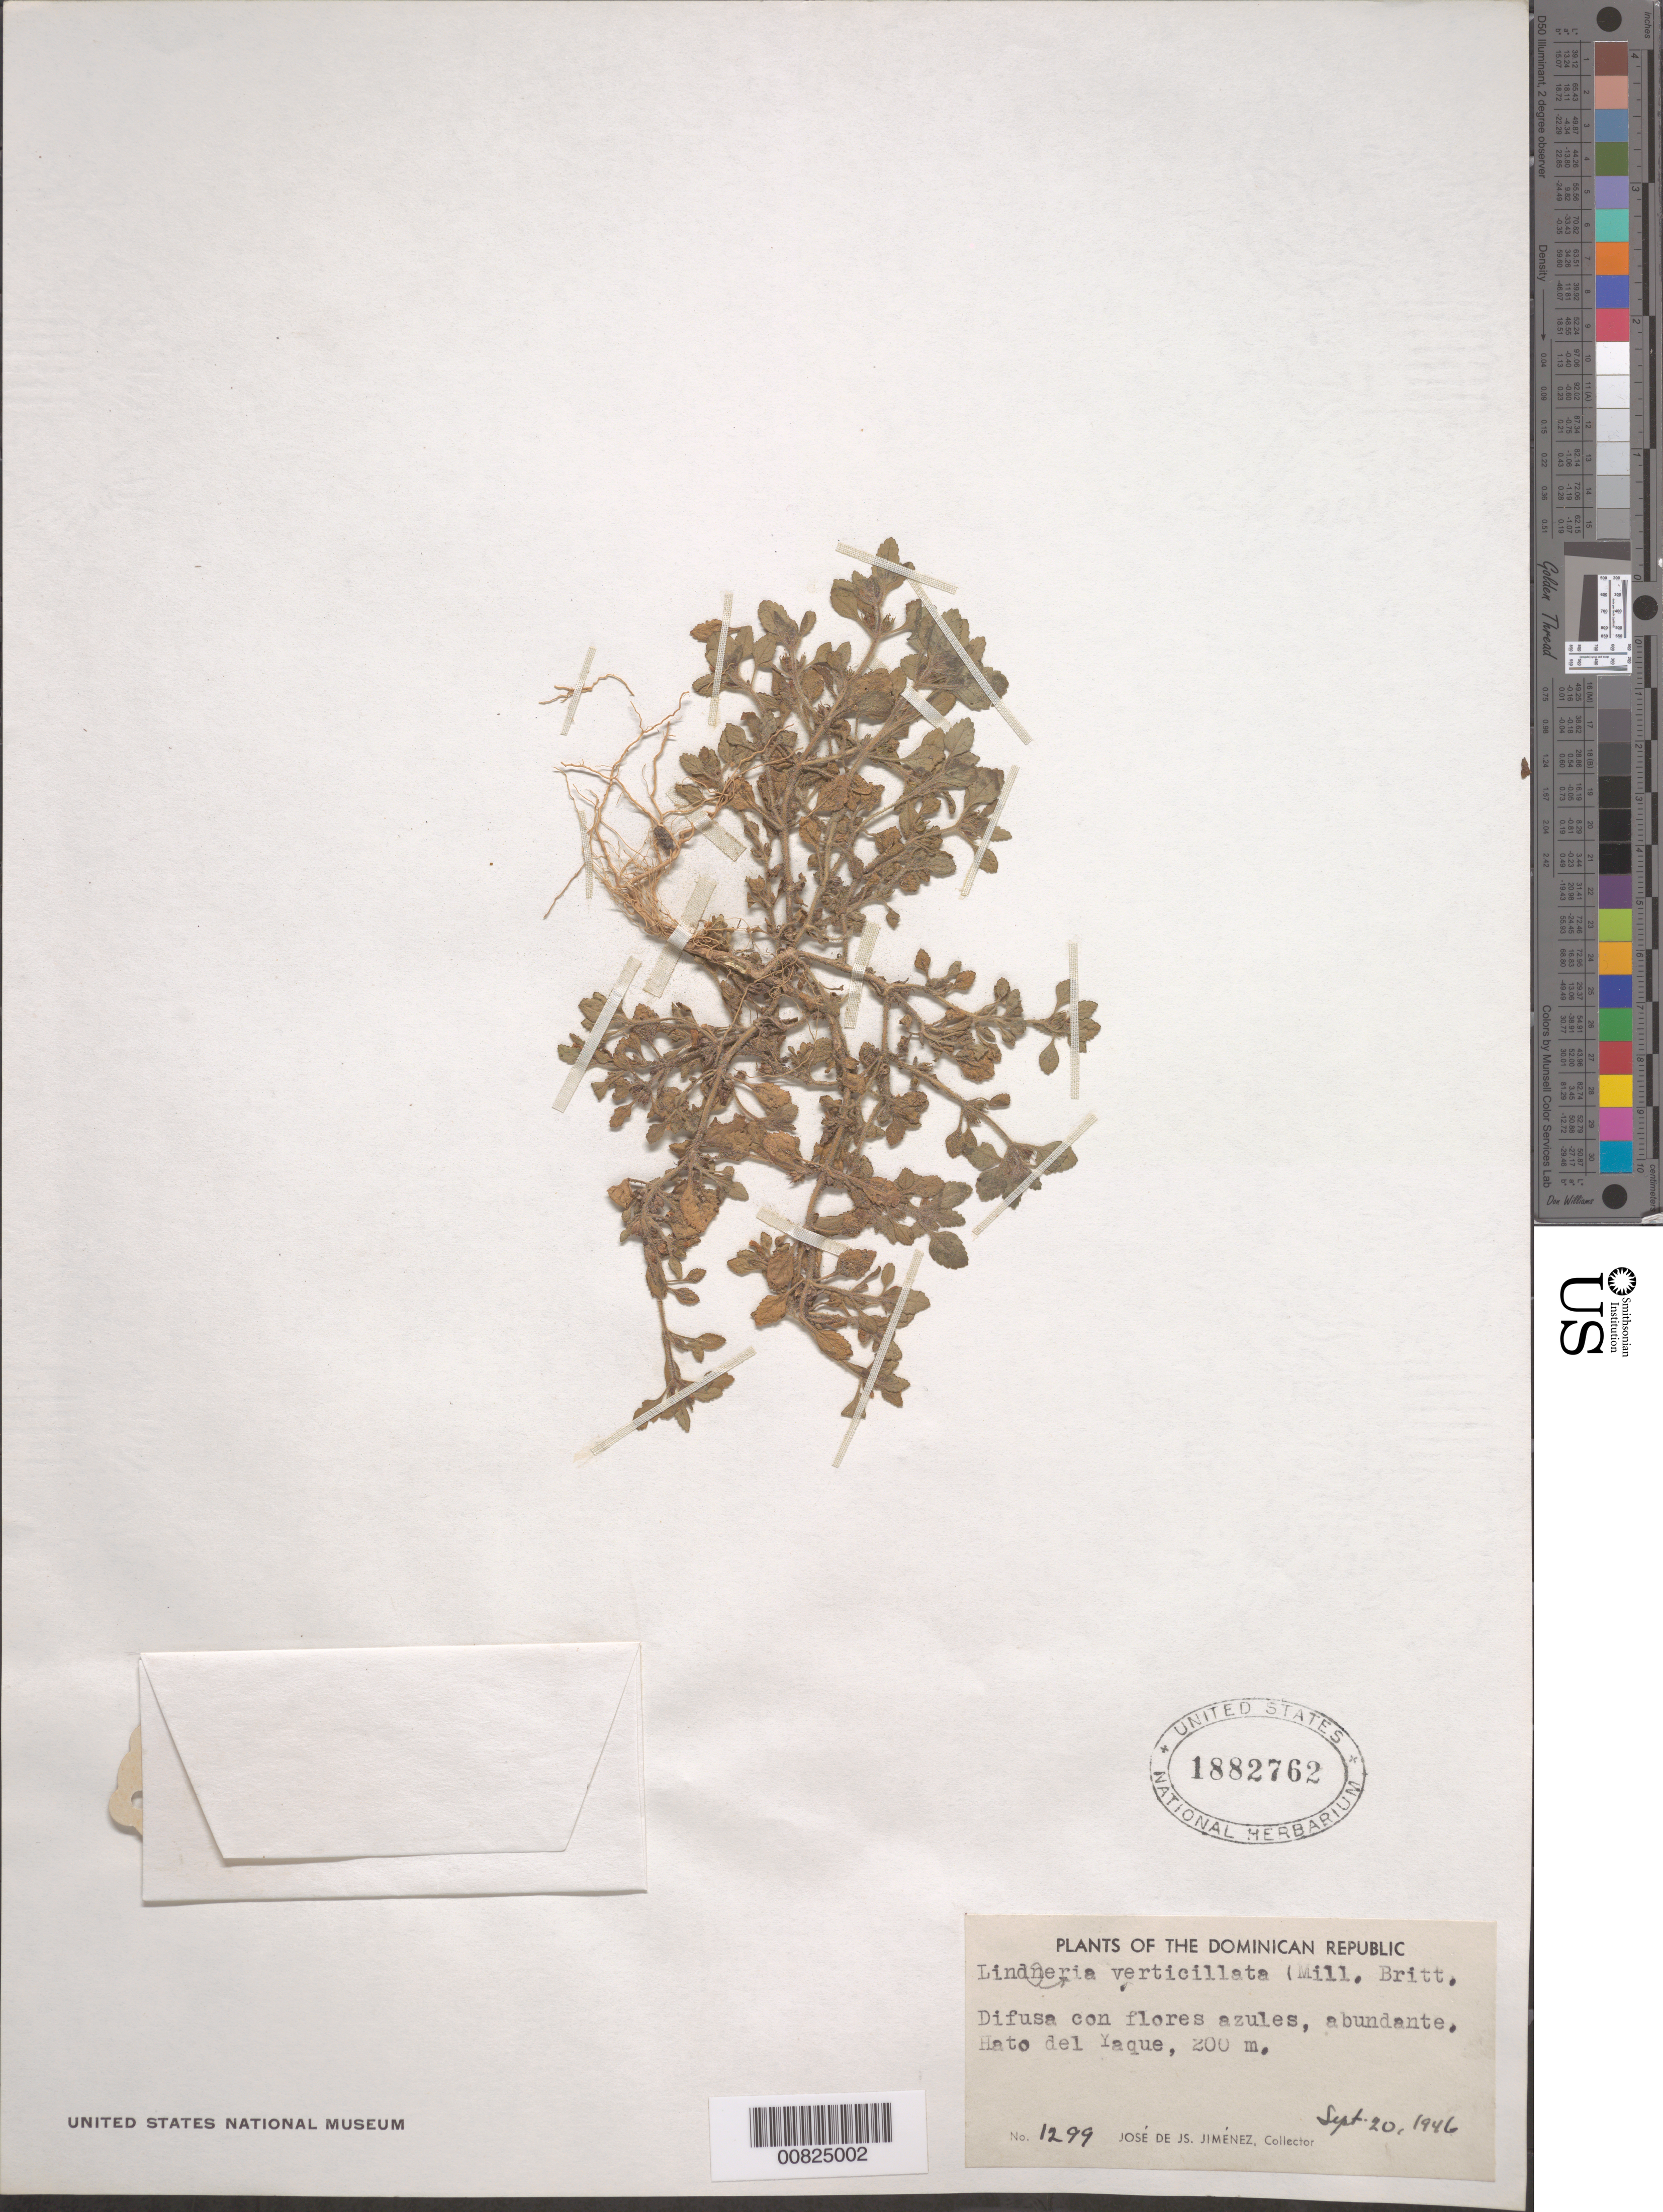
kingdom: Plantae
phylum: Tracheophyta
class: Magnoliopsida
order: Lamiales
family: Plantaginaceae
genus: Stemodia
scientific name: Stemodia verticillata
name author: (Mill.) Hassl.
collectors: J. J. Jiménez Almonte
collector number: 1299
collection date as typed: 20 Sep 1946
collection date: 1946-09-20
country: Dominican Republic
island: Hispaniola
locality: Hato del Yaque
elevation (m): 200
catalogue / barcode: US 1882762